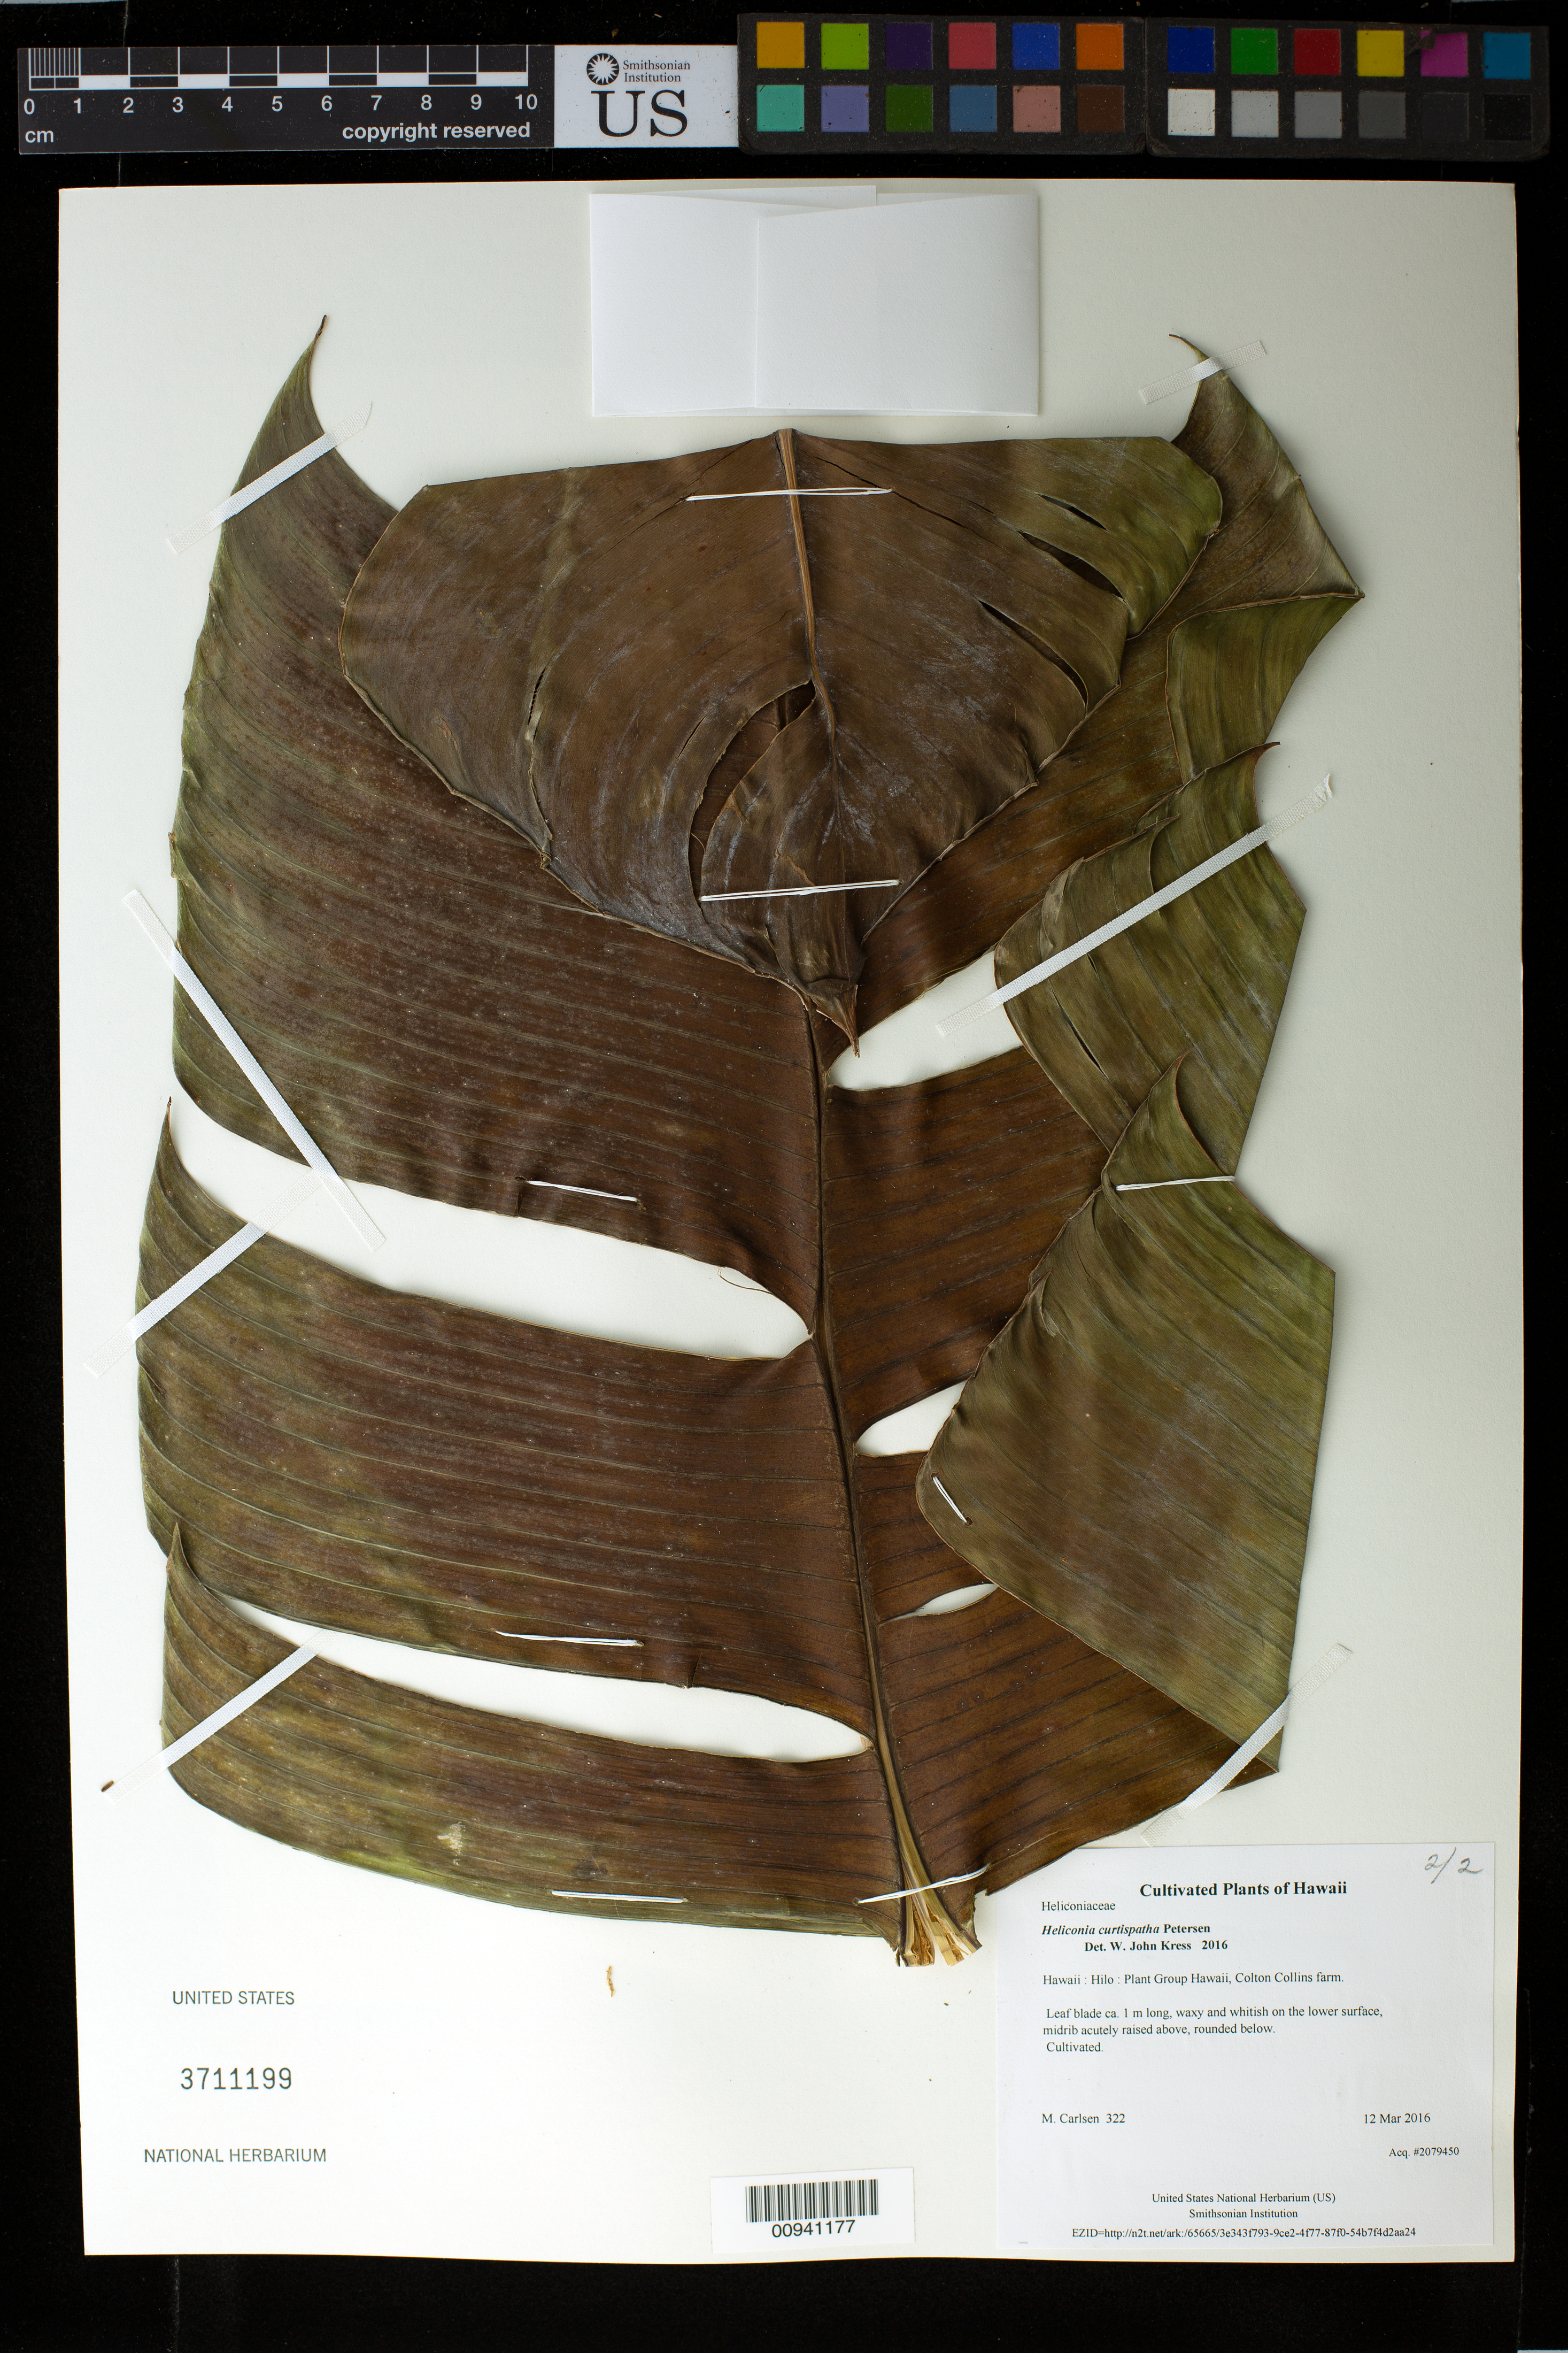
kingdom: Plantae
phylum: Tracheophyta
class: Liliopsida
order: Zingiberales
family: Heliconiaceae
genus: Heliconia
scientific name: Heliconia curtispatha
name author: Petersen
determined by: Kress, W. J., (US), Smithsonian Institution - National Museum of Natural History (UNITED STATES)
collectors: M. M. Carlsen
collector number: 322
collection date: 2016-03-12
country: United States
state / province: Hawaii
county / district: Hawaii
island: Hawaii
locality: Plant Group Hawaii, Colton Collins farm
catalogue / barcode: US 3711199